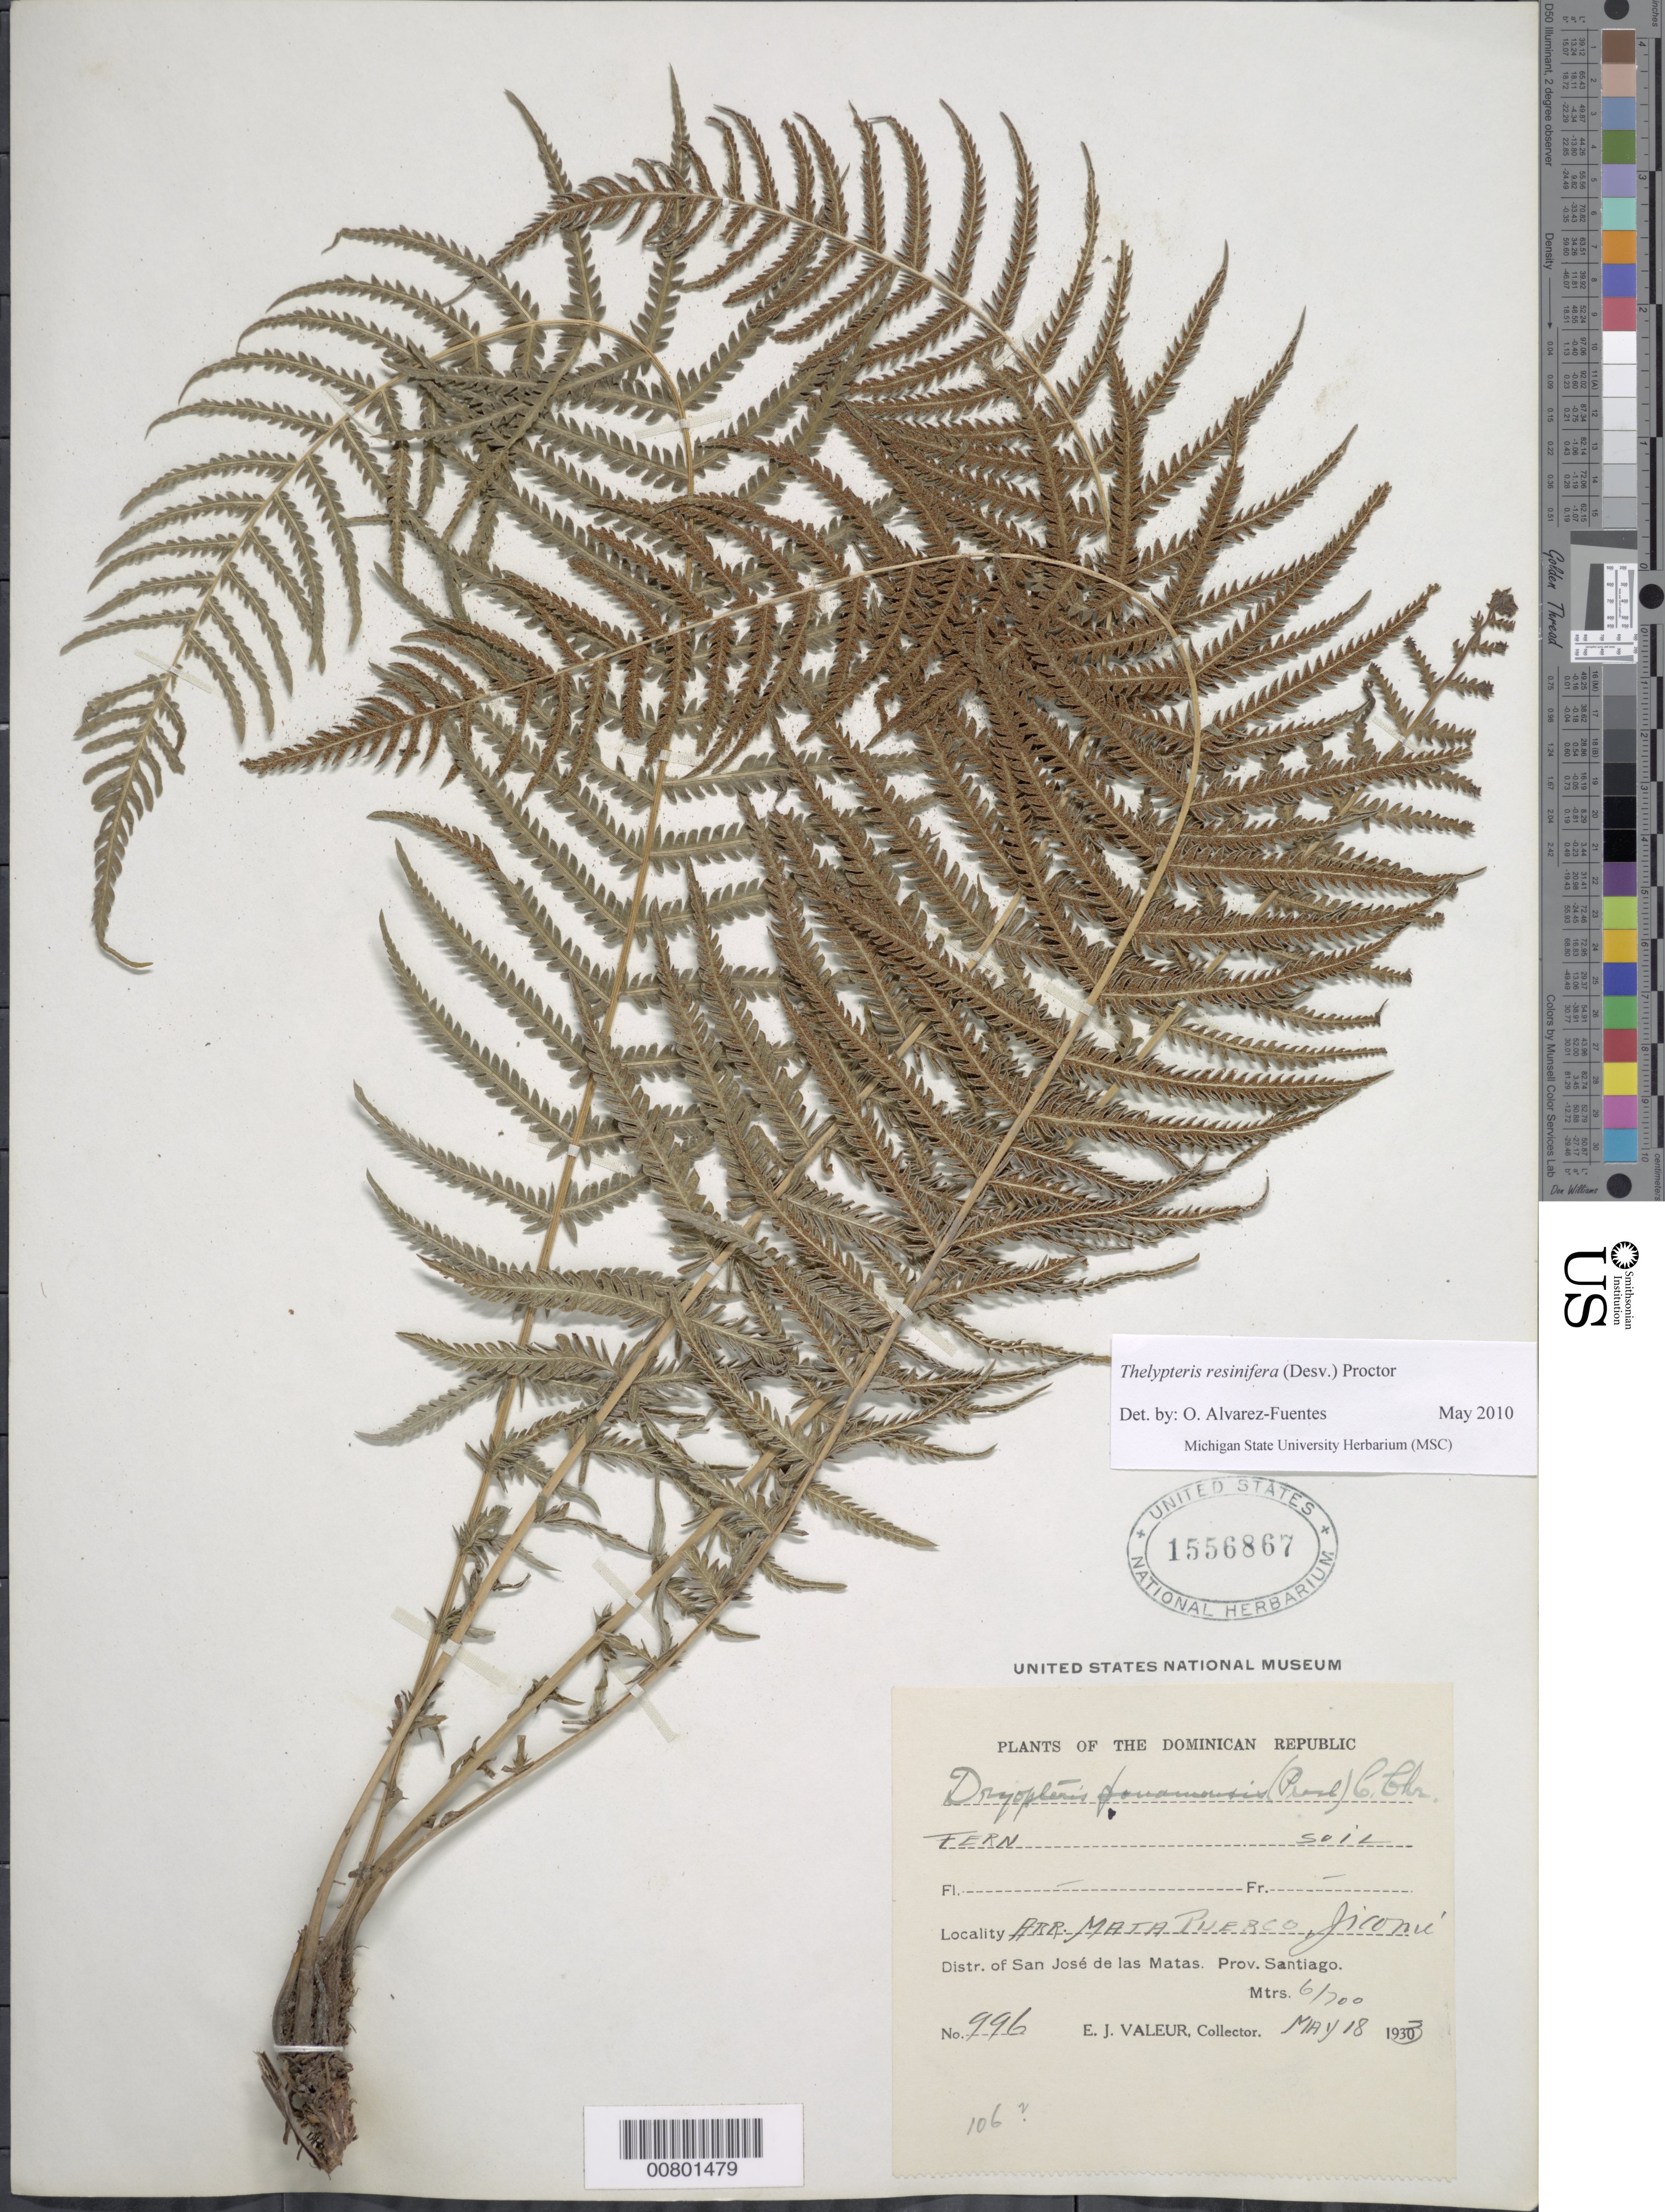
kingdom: Plantae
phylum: Tracheophyta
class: Polypodiopsida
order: Polypodiales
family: Thelypteridaceae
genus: Amauropelta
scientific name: Amauropelta resinifera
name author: (Desv.) Pic. Serm.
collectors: E. Valeur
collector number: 996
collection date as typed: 18 May 1933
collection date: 1933-05-18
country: Dominican Republic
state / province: Santiago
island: Hispaniola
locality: Dist. San José de las Matas, arr. Maia Puerco, Jicomié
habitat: Soil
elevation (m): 600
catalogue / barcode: US 1556867